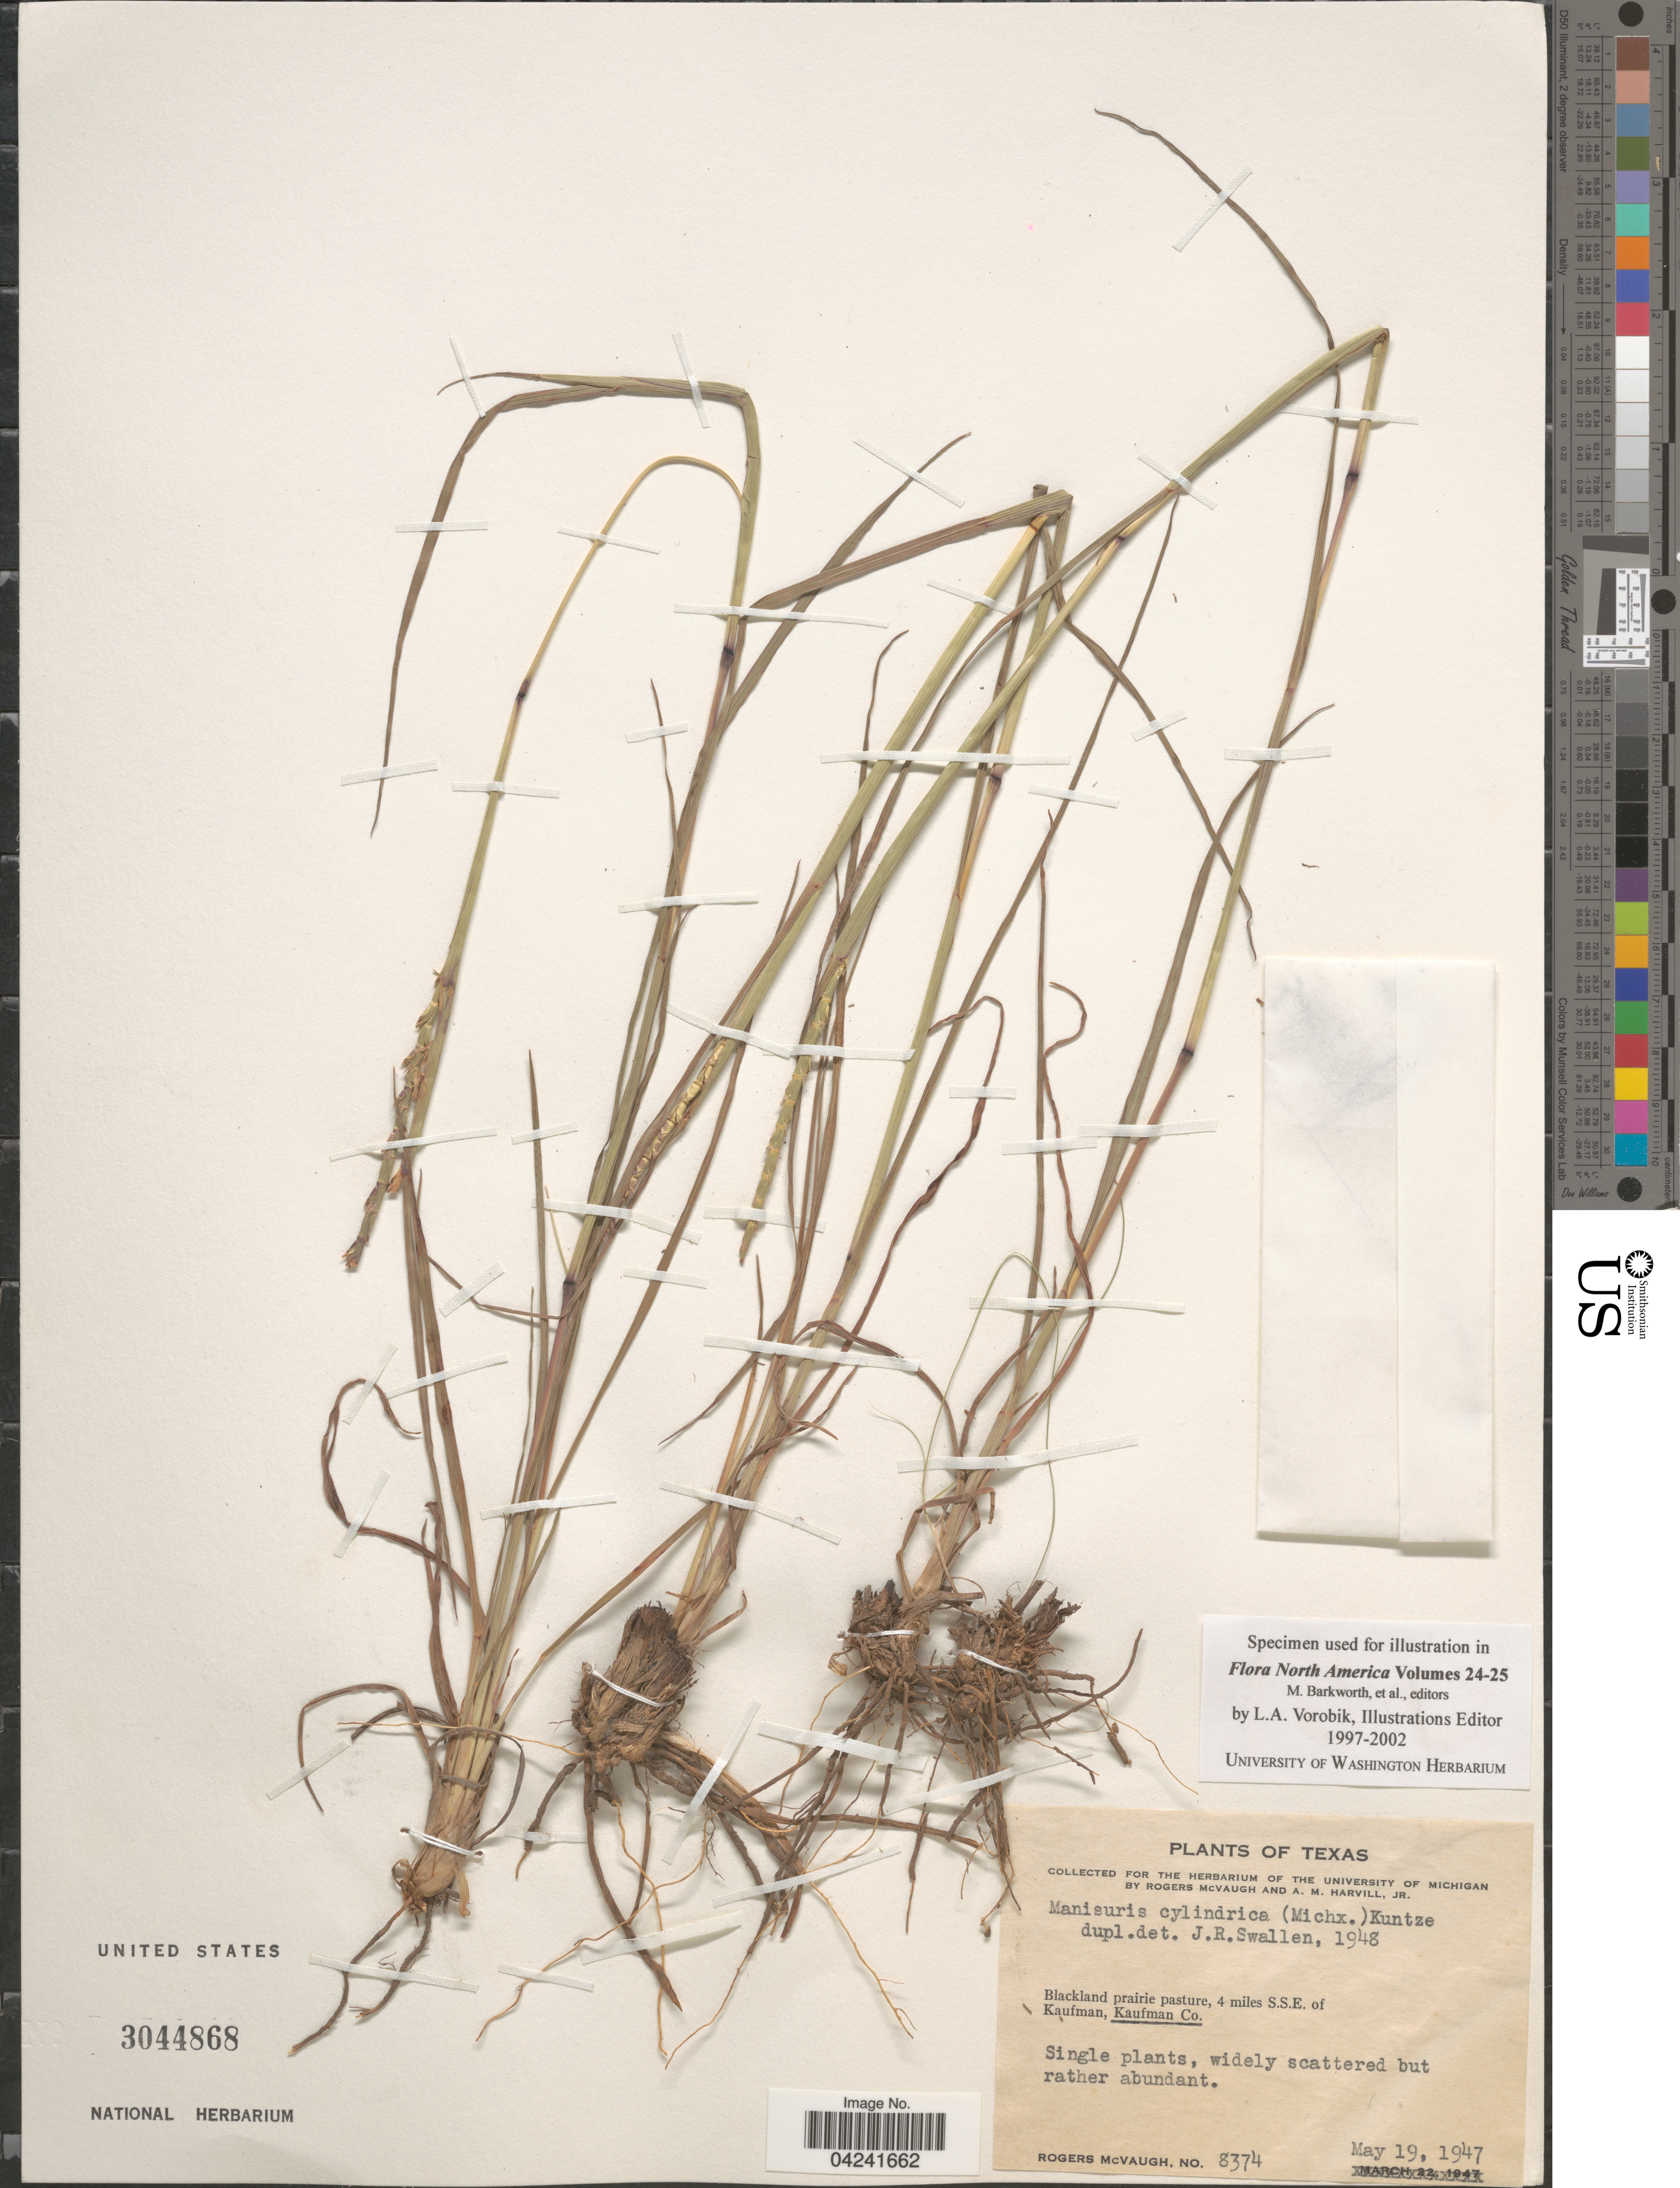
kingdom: Plantae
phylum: Tracheophyta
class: Liliopsida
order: Poales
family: Poaceae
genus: Mnesithea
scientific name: Mnesithea cylindrica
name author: (Michx.) de Koning & Sosef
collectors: R. McVaugh & A. Harvill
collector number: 8374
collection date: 1947-05-19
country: United States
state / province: Texas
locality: Blackland prairie pasture, 4 miles S.S.E. of Kaufman, Kaufman Co.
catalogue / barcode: US 3044868